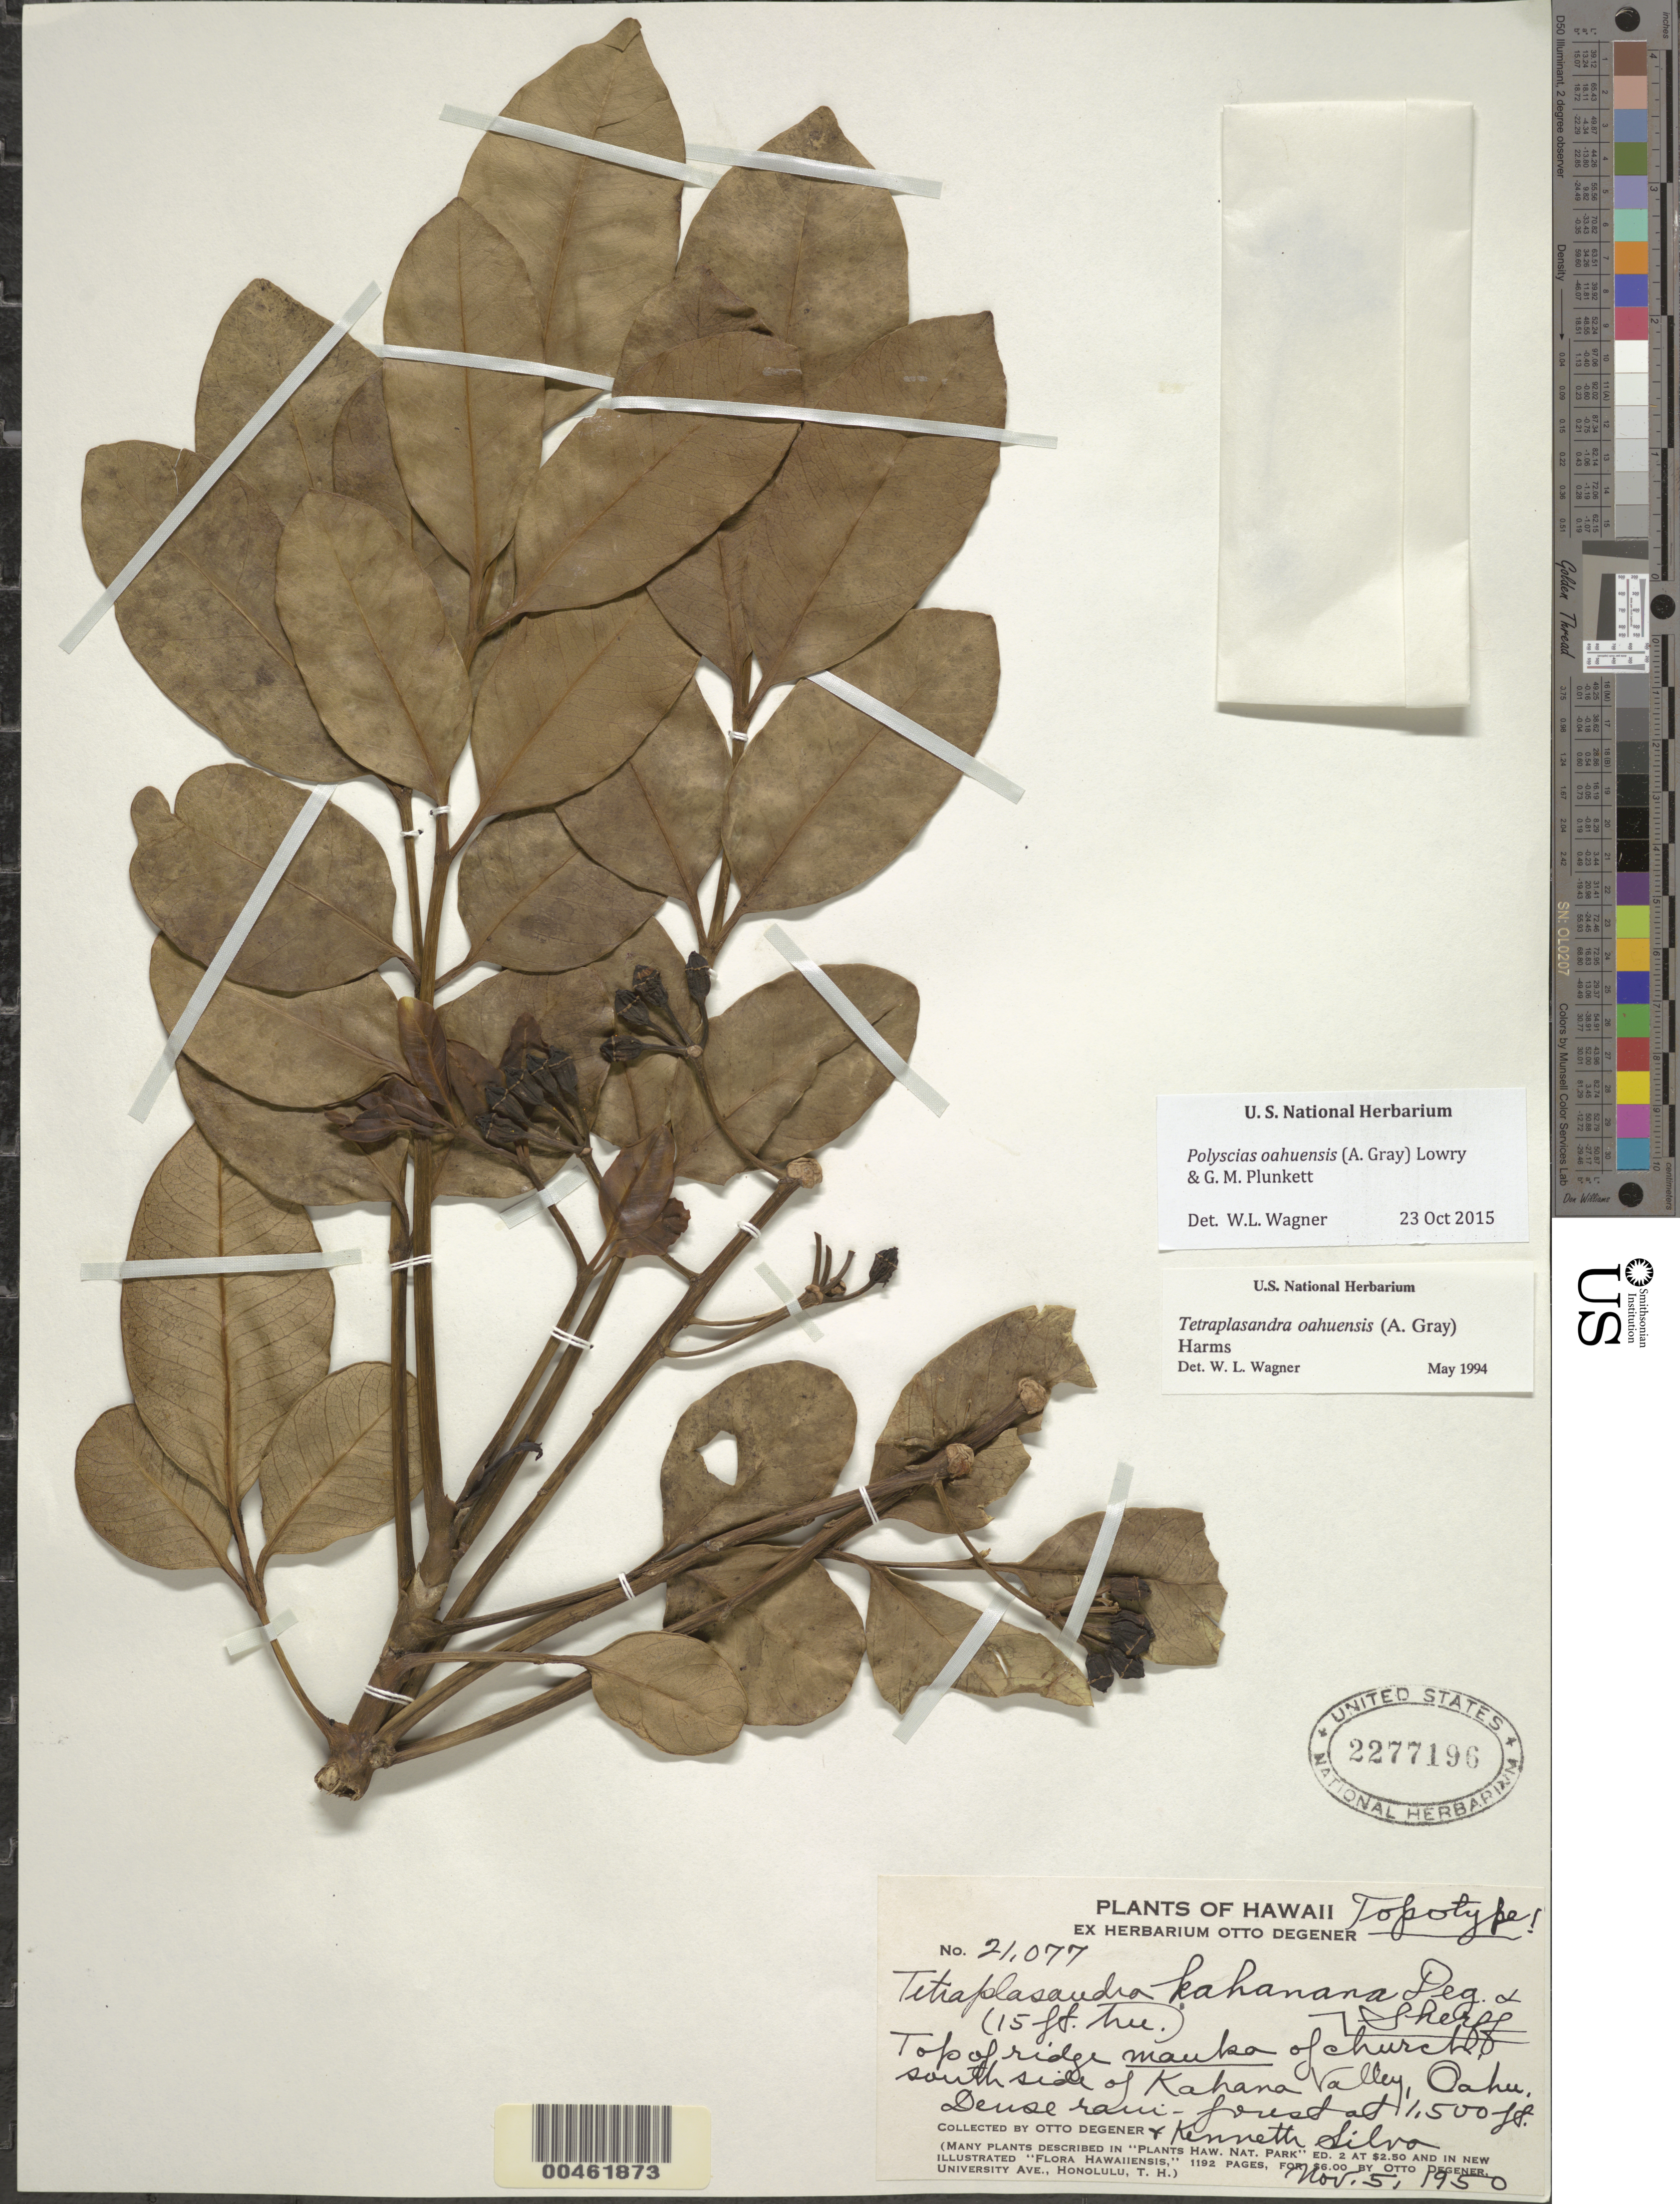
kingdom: Plantae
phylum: Tracheophyta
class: Magnoliopsida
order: Apiales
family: Araliaceae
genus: Polyscias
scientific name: Polyscias oahuensis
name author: (A. Gray) Lowry & G. M. Plunkett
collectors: O. Degener & K. Silva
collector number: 21077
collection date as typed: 5 Nov 1950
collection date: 1950-11-05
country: United States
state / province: Hawaii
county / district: Honolulu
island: Oahu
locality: Top of ridge mauka of church, south side of Kahana Valley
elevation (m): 457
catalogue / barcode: US 2277196